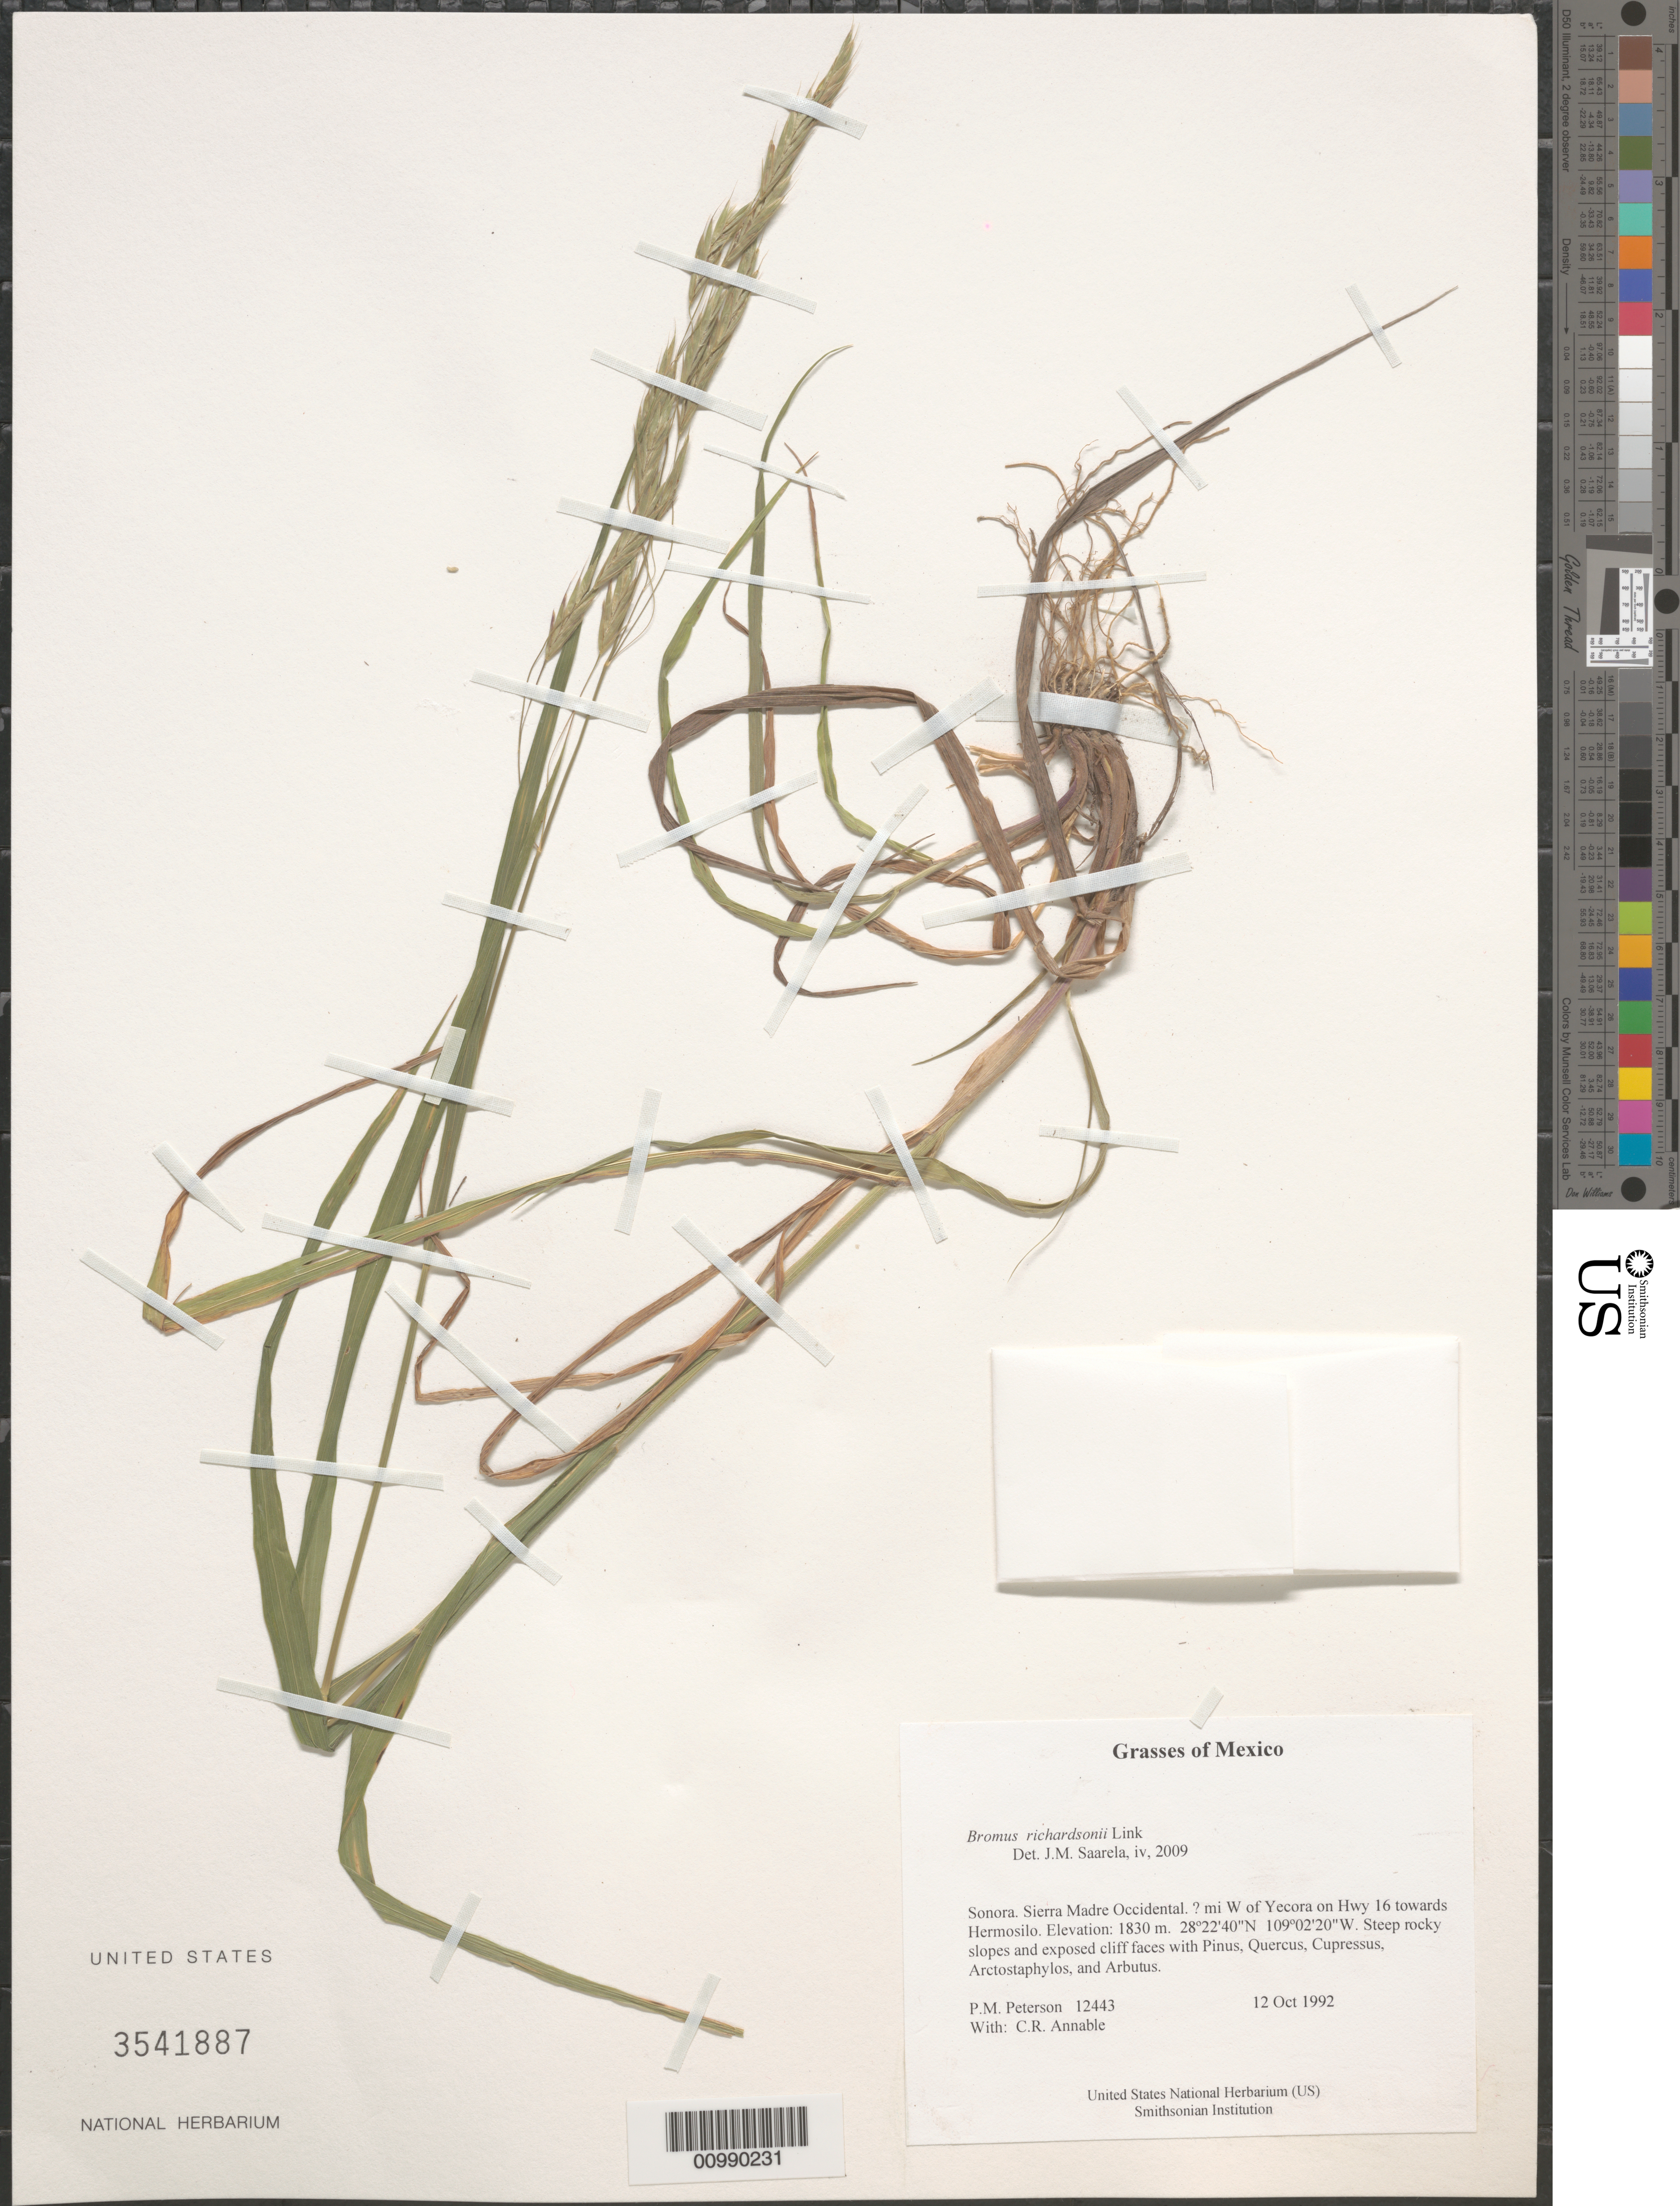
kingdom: Plantae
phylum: Tracheophyta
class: Liliopsida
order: Poales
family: Poaceae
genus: Bromus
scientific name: Bromus richardsonii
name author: Link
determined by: Saarela, J. M., (CAN), Canadian Museum of Nature (CANADA)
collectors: P. M. Peterson & C. R. Annable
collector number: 12443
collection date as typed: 12 Oct 1992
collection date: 1992-10-12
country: Mexico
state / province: Sonora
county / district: Sierra Madre Occidental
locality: ? mi W of Yecora on Hwy 16 towards Hermosilo.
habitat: Steep rocky slopes and exposed cliff faces with Pinus, Quercus, Cupressus, Arctostaphylos, and Arbutus.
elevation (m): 1830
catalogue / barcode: US 3541887